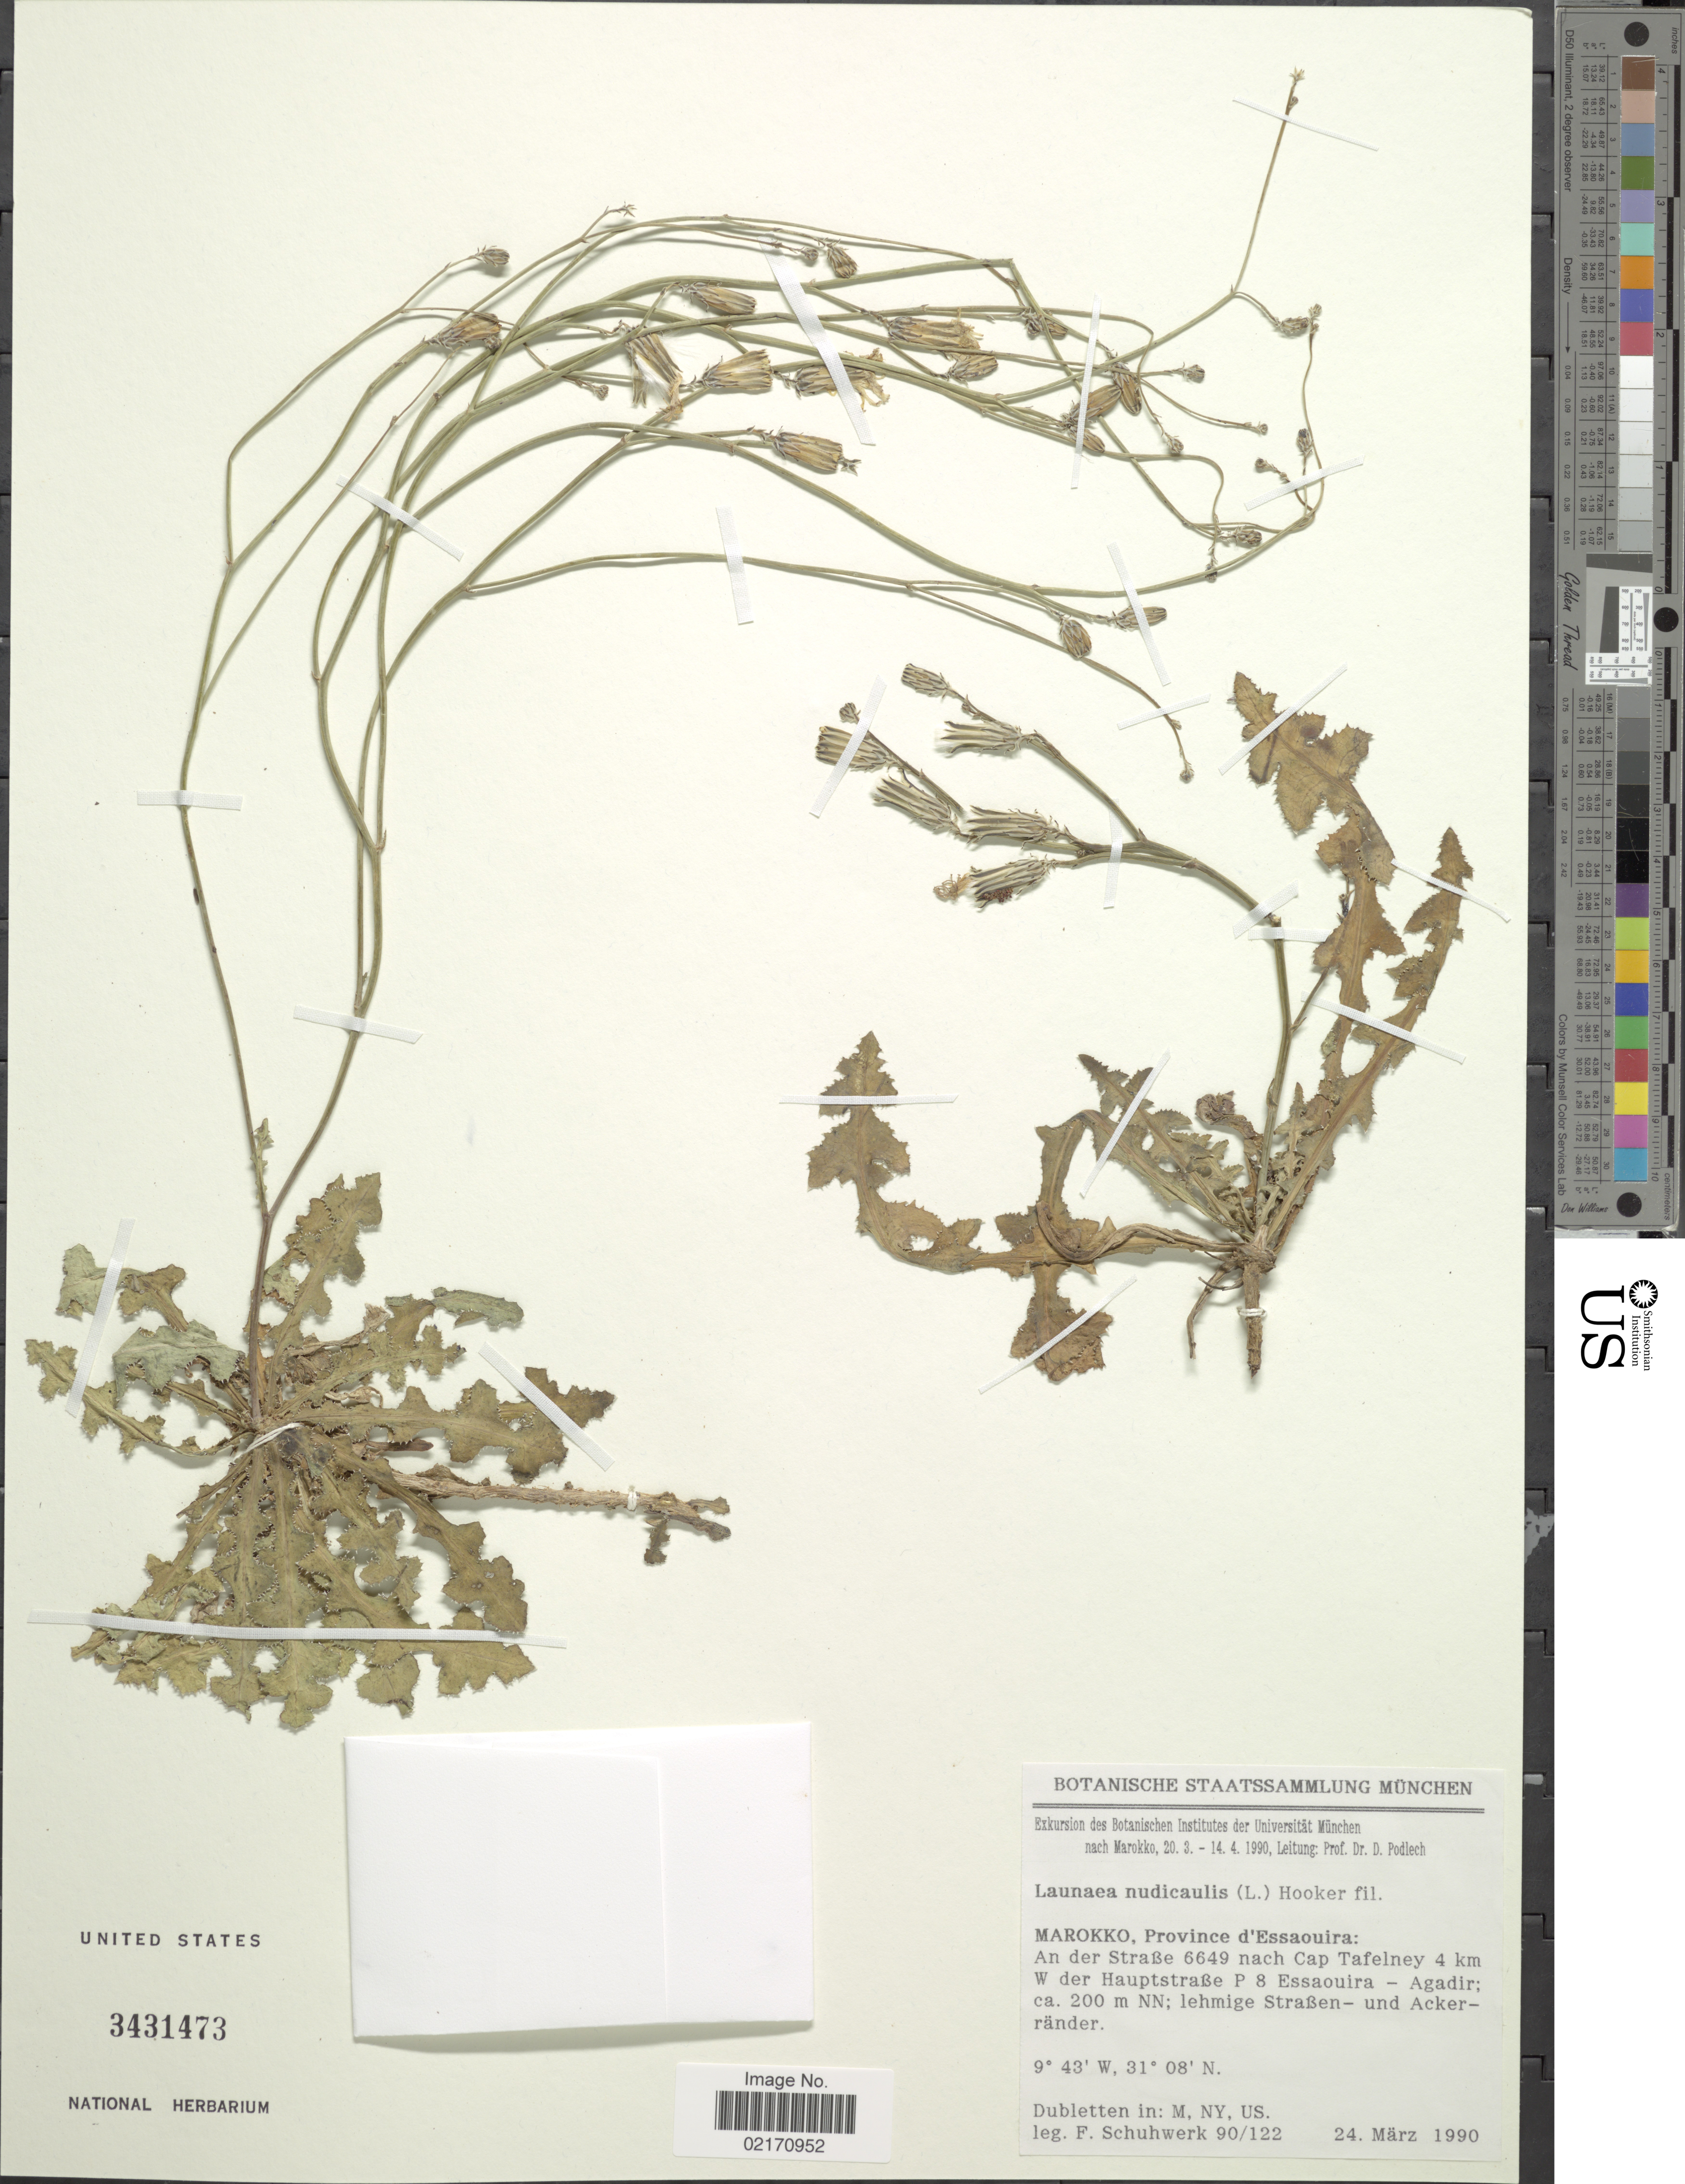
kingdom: Plantae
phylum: Tracheophyta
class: Magnoliopsida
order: Asterales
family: Asteraceae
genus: Launaea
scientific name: Launaea nudicaulis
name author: (L.) Hook. f.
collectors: Schuhwerk, F.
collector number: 90/122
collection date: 1990-03-24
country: Morocco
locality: Province d'Essaouira, an der Strabe 6649 nach Cap Tafelney 4 km W der Hauptstrabe P 8 Essaouira-Agadir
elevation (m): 200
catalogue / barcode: US 3431473